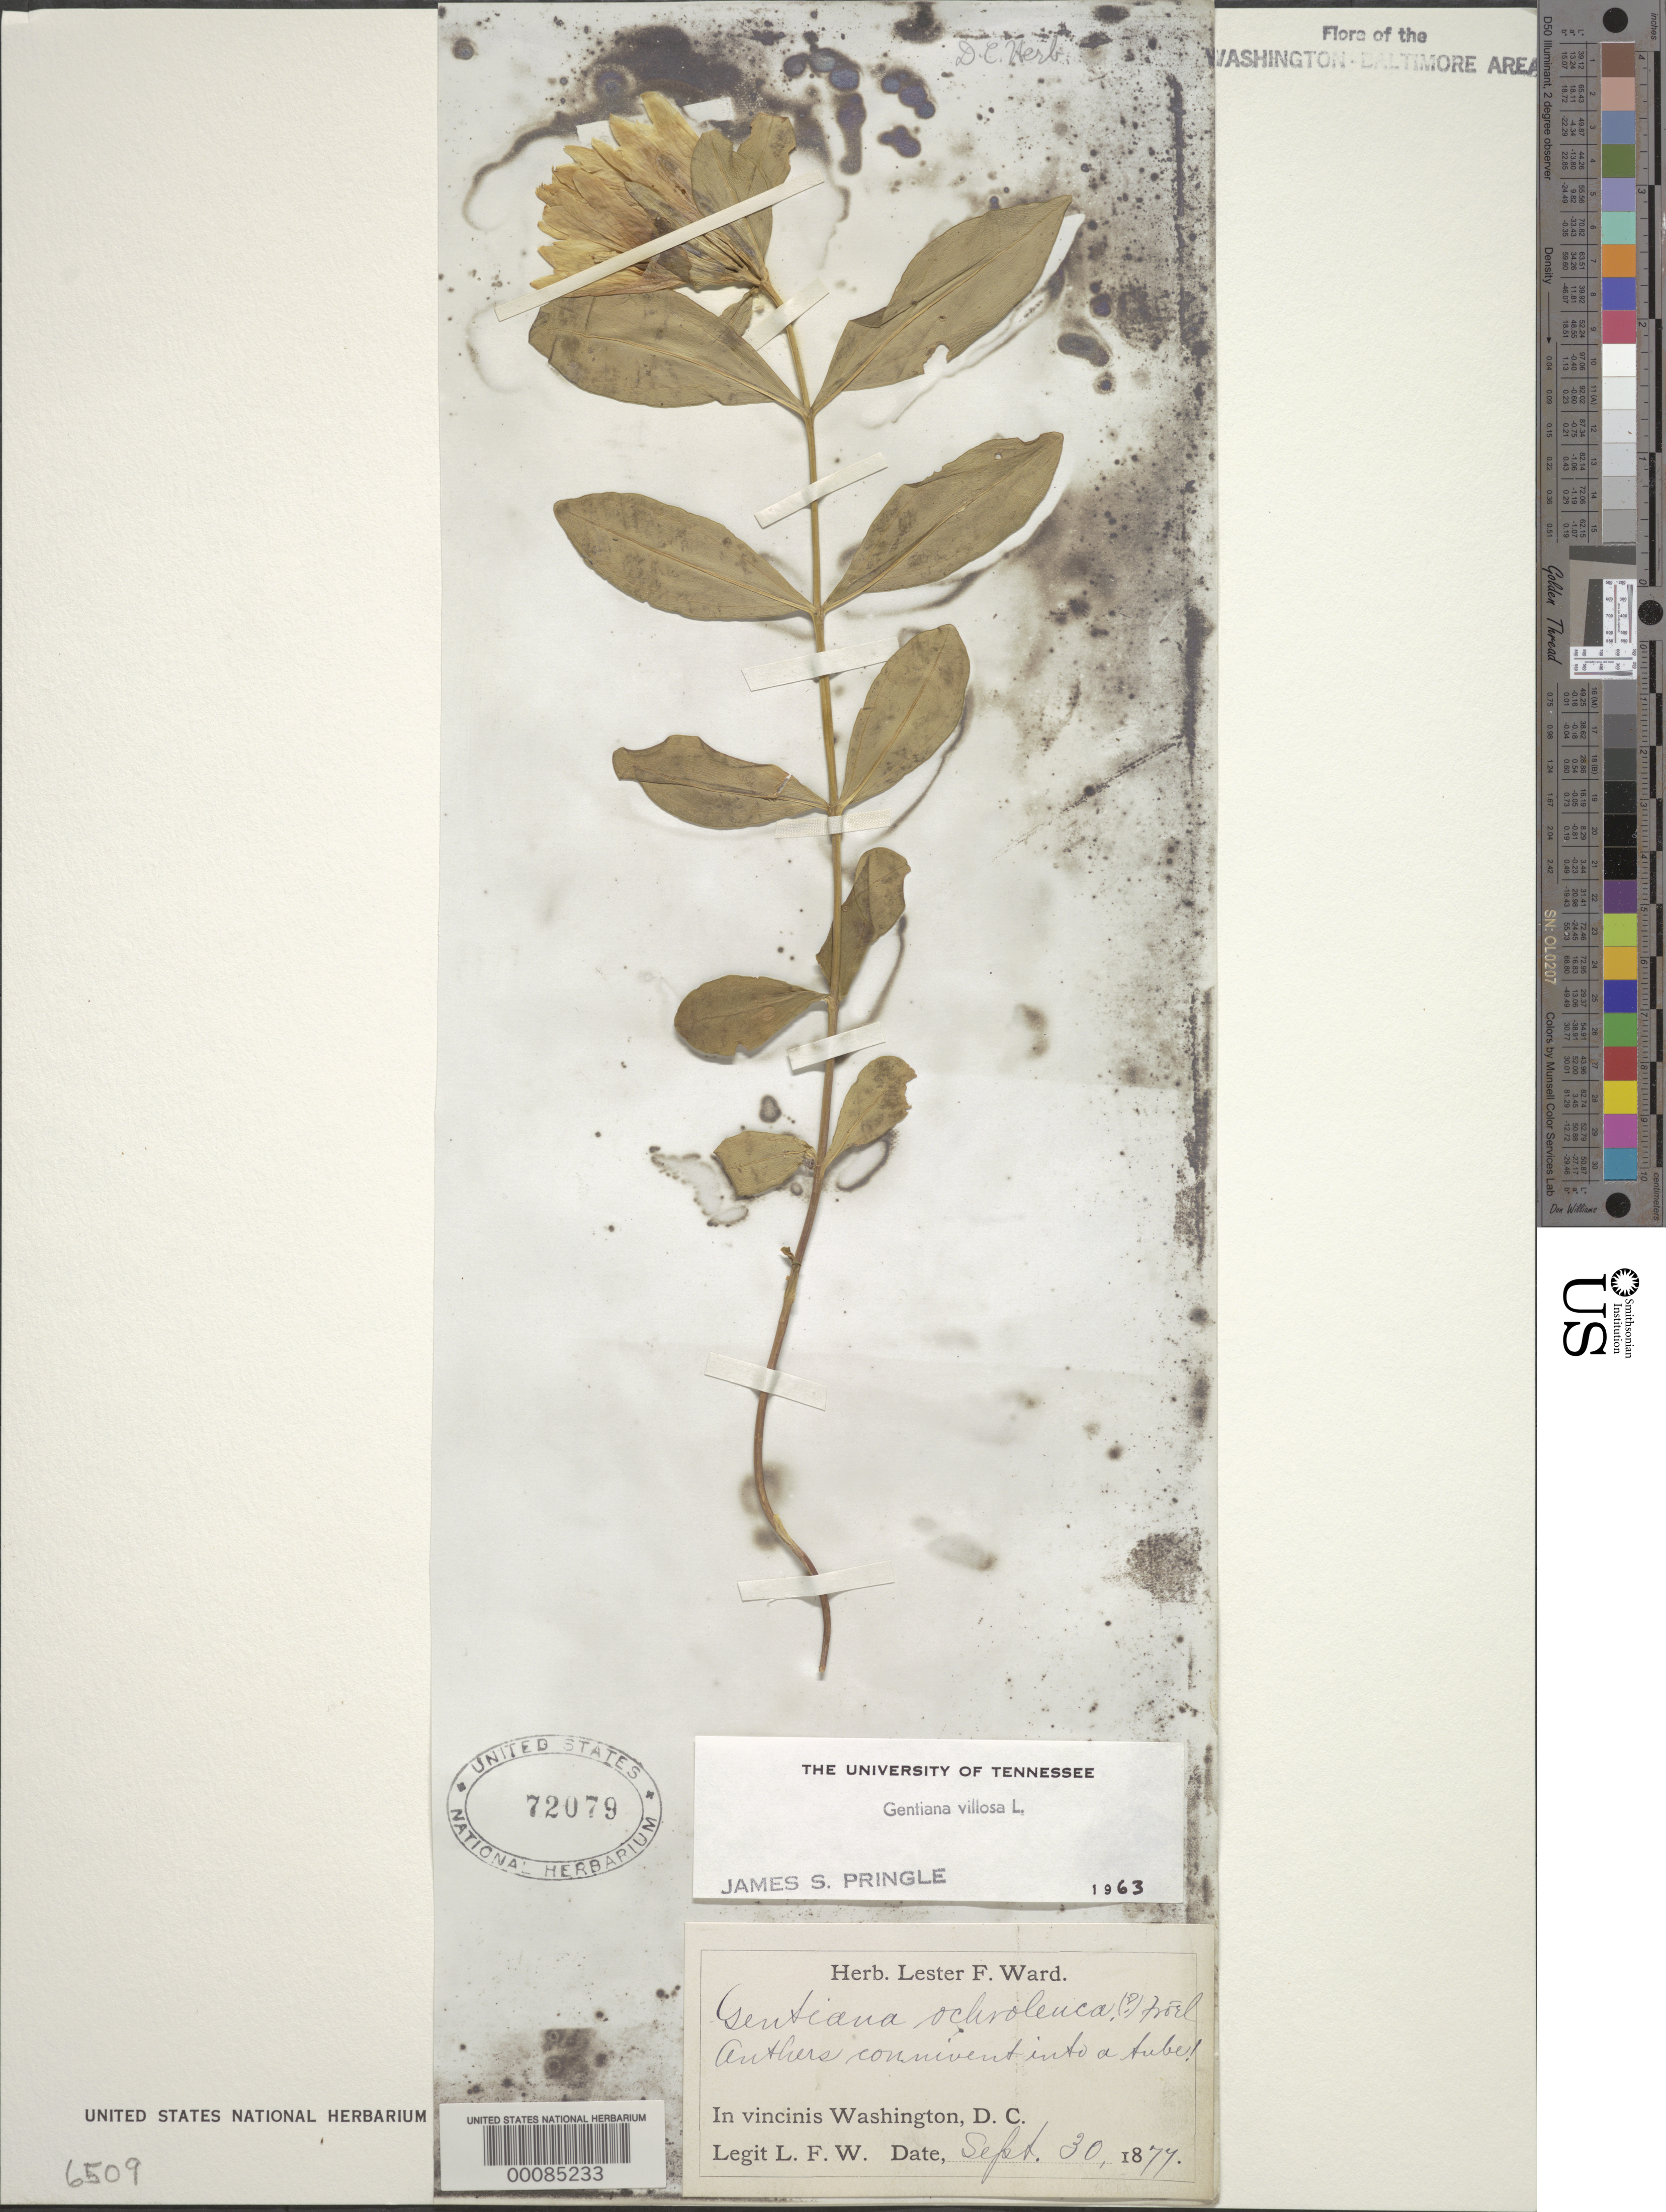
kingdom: Plantae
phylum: Tracheophyta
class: Magnoliopsida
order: Gentianales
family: Gentianaceae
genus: Gentiana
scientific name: Gentiana villosa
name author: L.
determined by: Pringle, J. S.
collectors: L. F. Ward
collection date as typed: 30 Sep 1877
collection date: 1877-09-30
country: United States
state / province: District of Columbia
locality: Washington, D.C. and vicinity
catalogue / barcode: US 72079